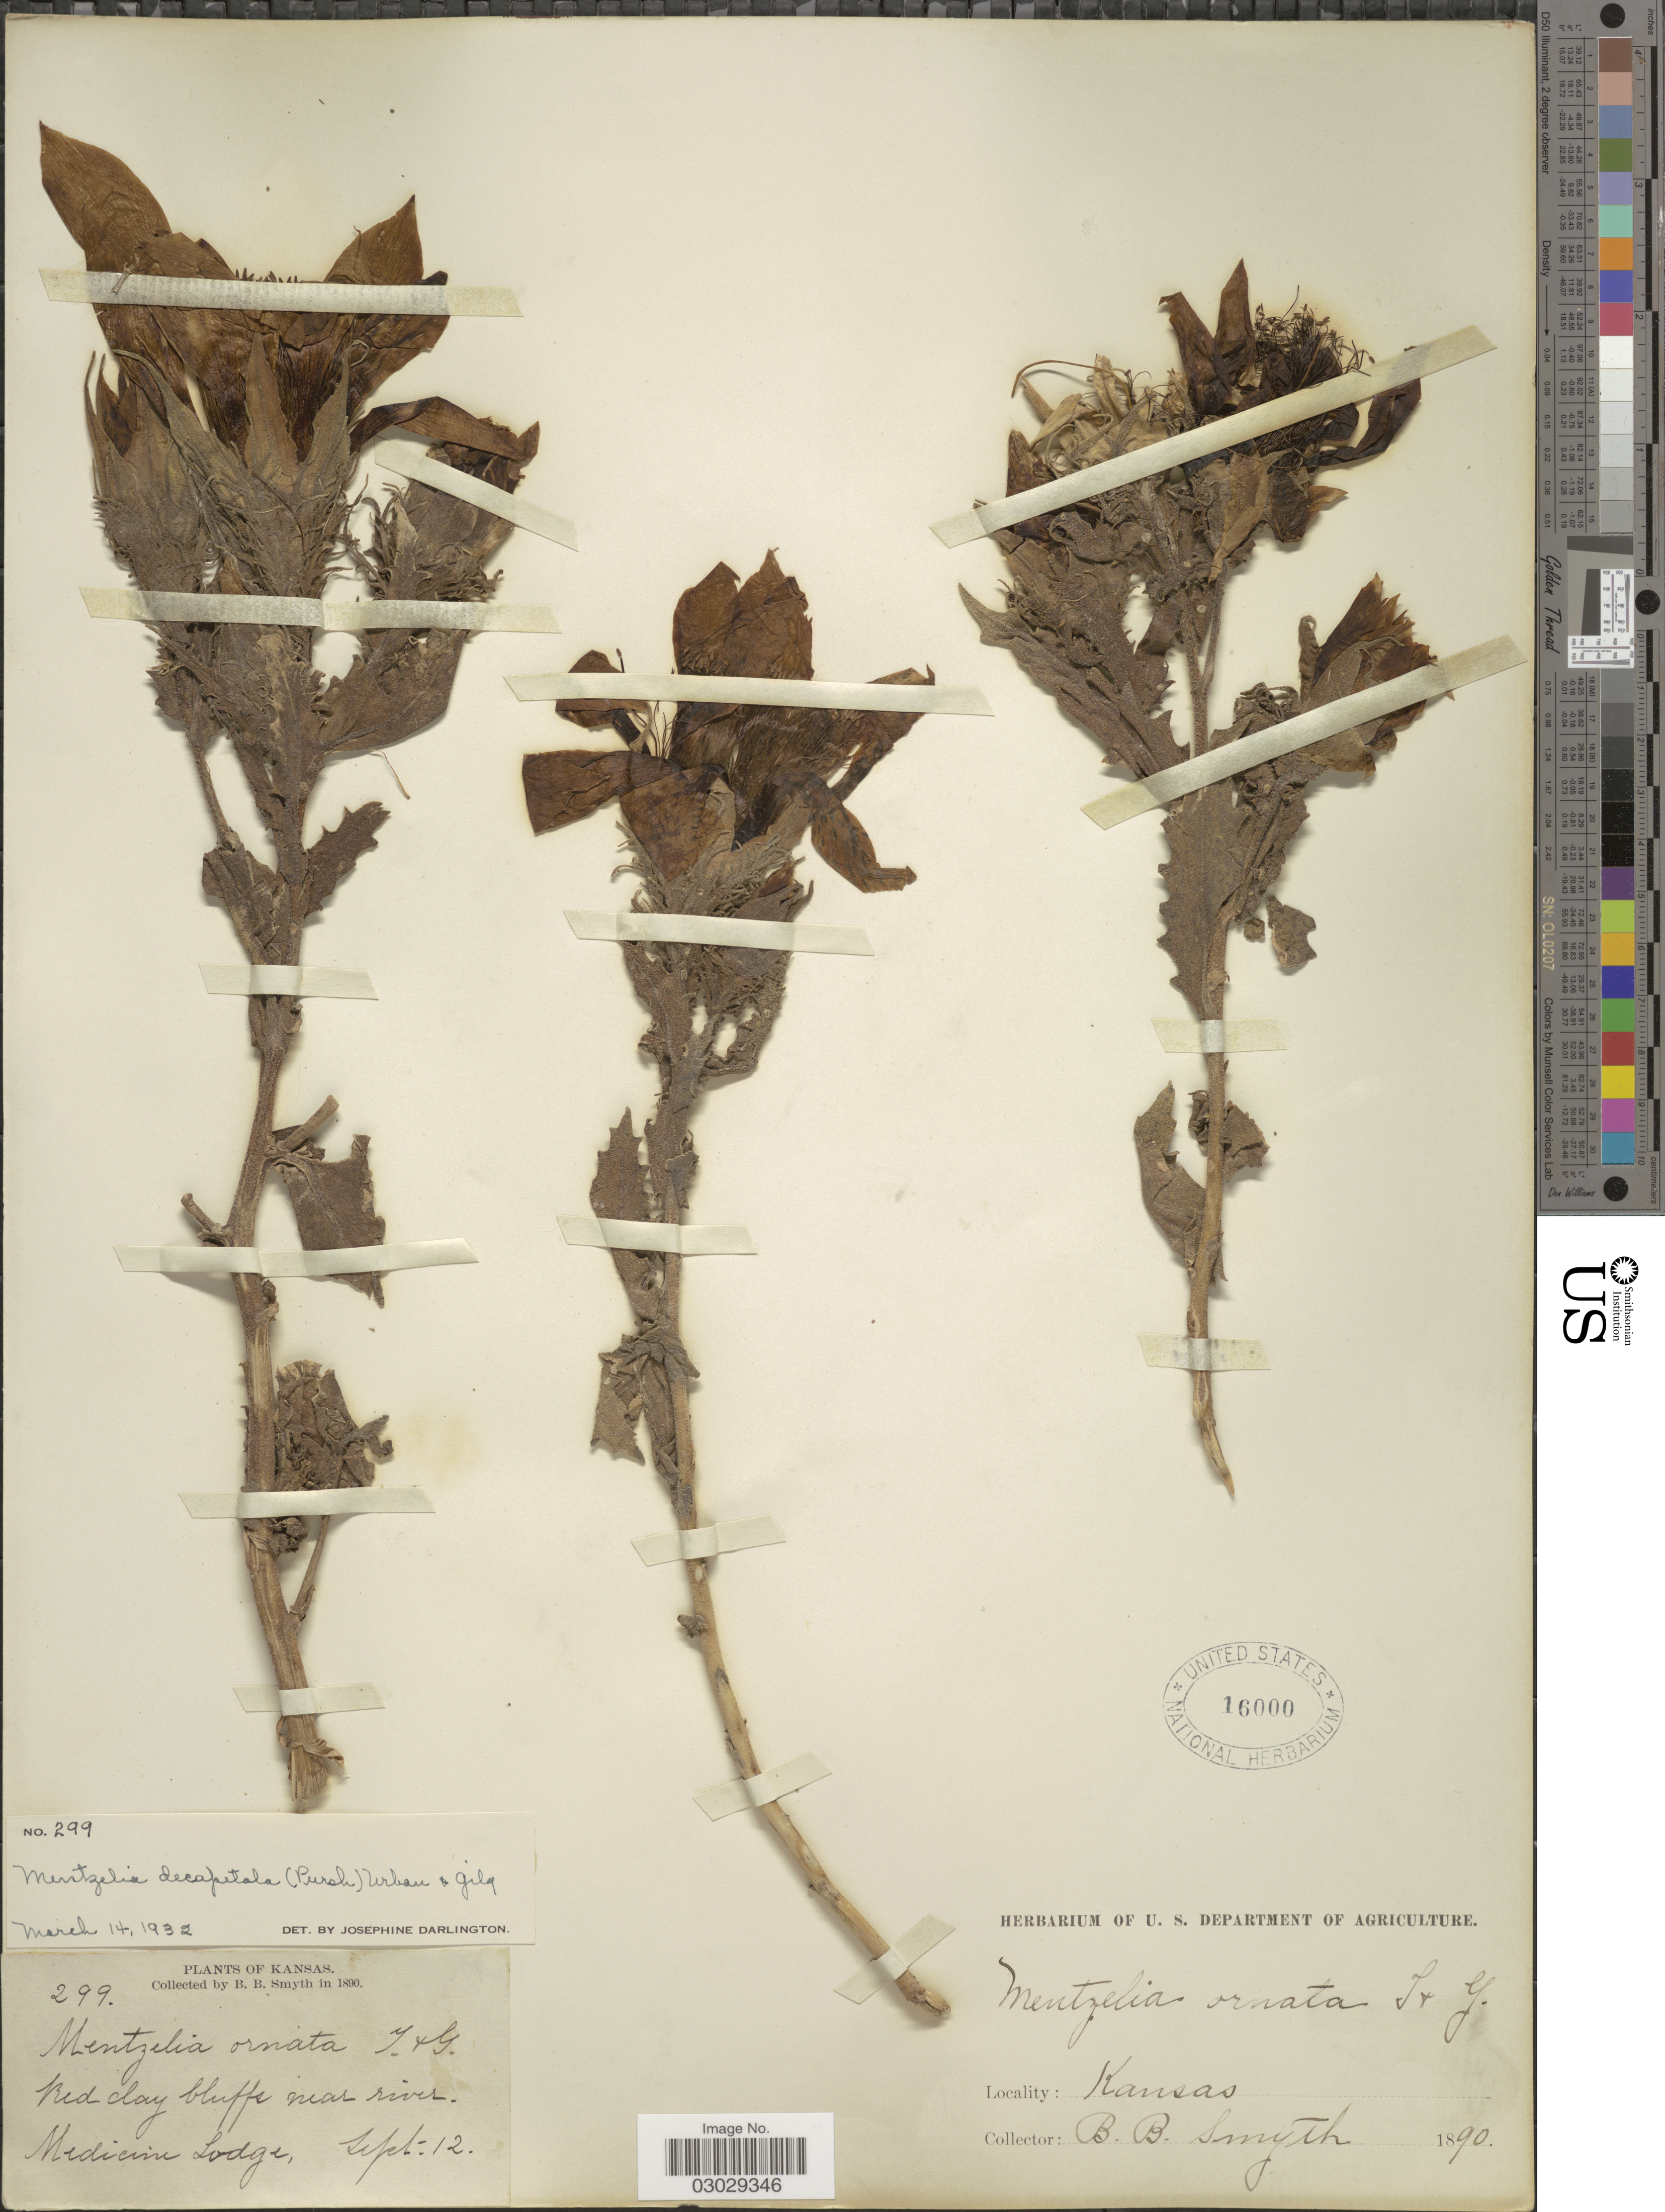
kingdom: Plantae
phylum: Tracheophyta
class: Magnoliopsida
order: Cornales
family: Loasaceae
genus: Mentzelia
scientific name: Mentzelia decapetala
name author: (Sims) Urb.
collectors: B. Smyth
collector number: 299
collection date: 1890-09-12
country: United States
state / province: Kansas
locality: Red clay bluffs near river. Medicine Lodge.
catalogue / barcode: US 16000